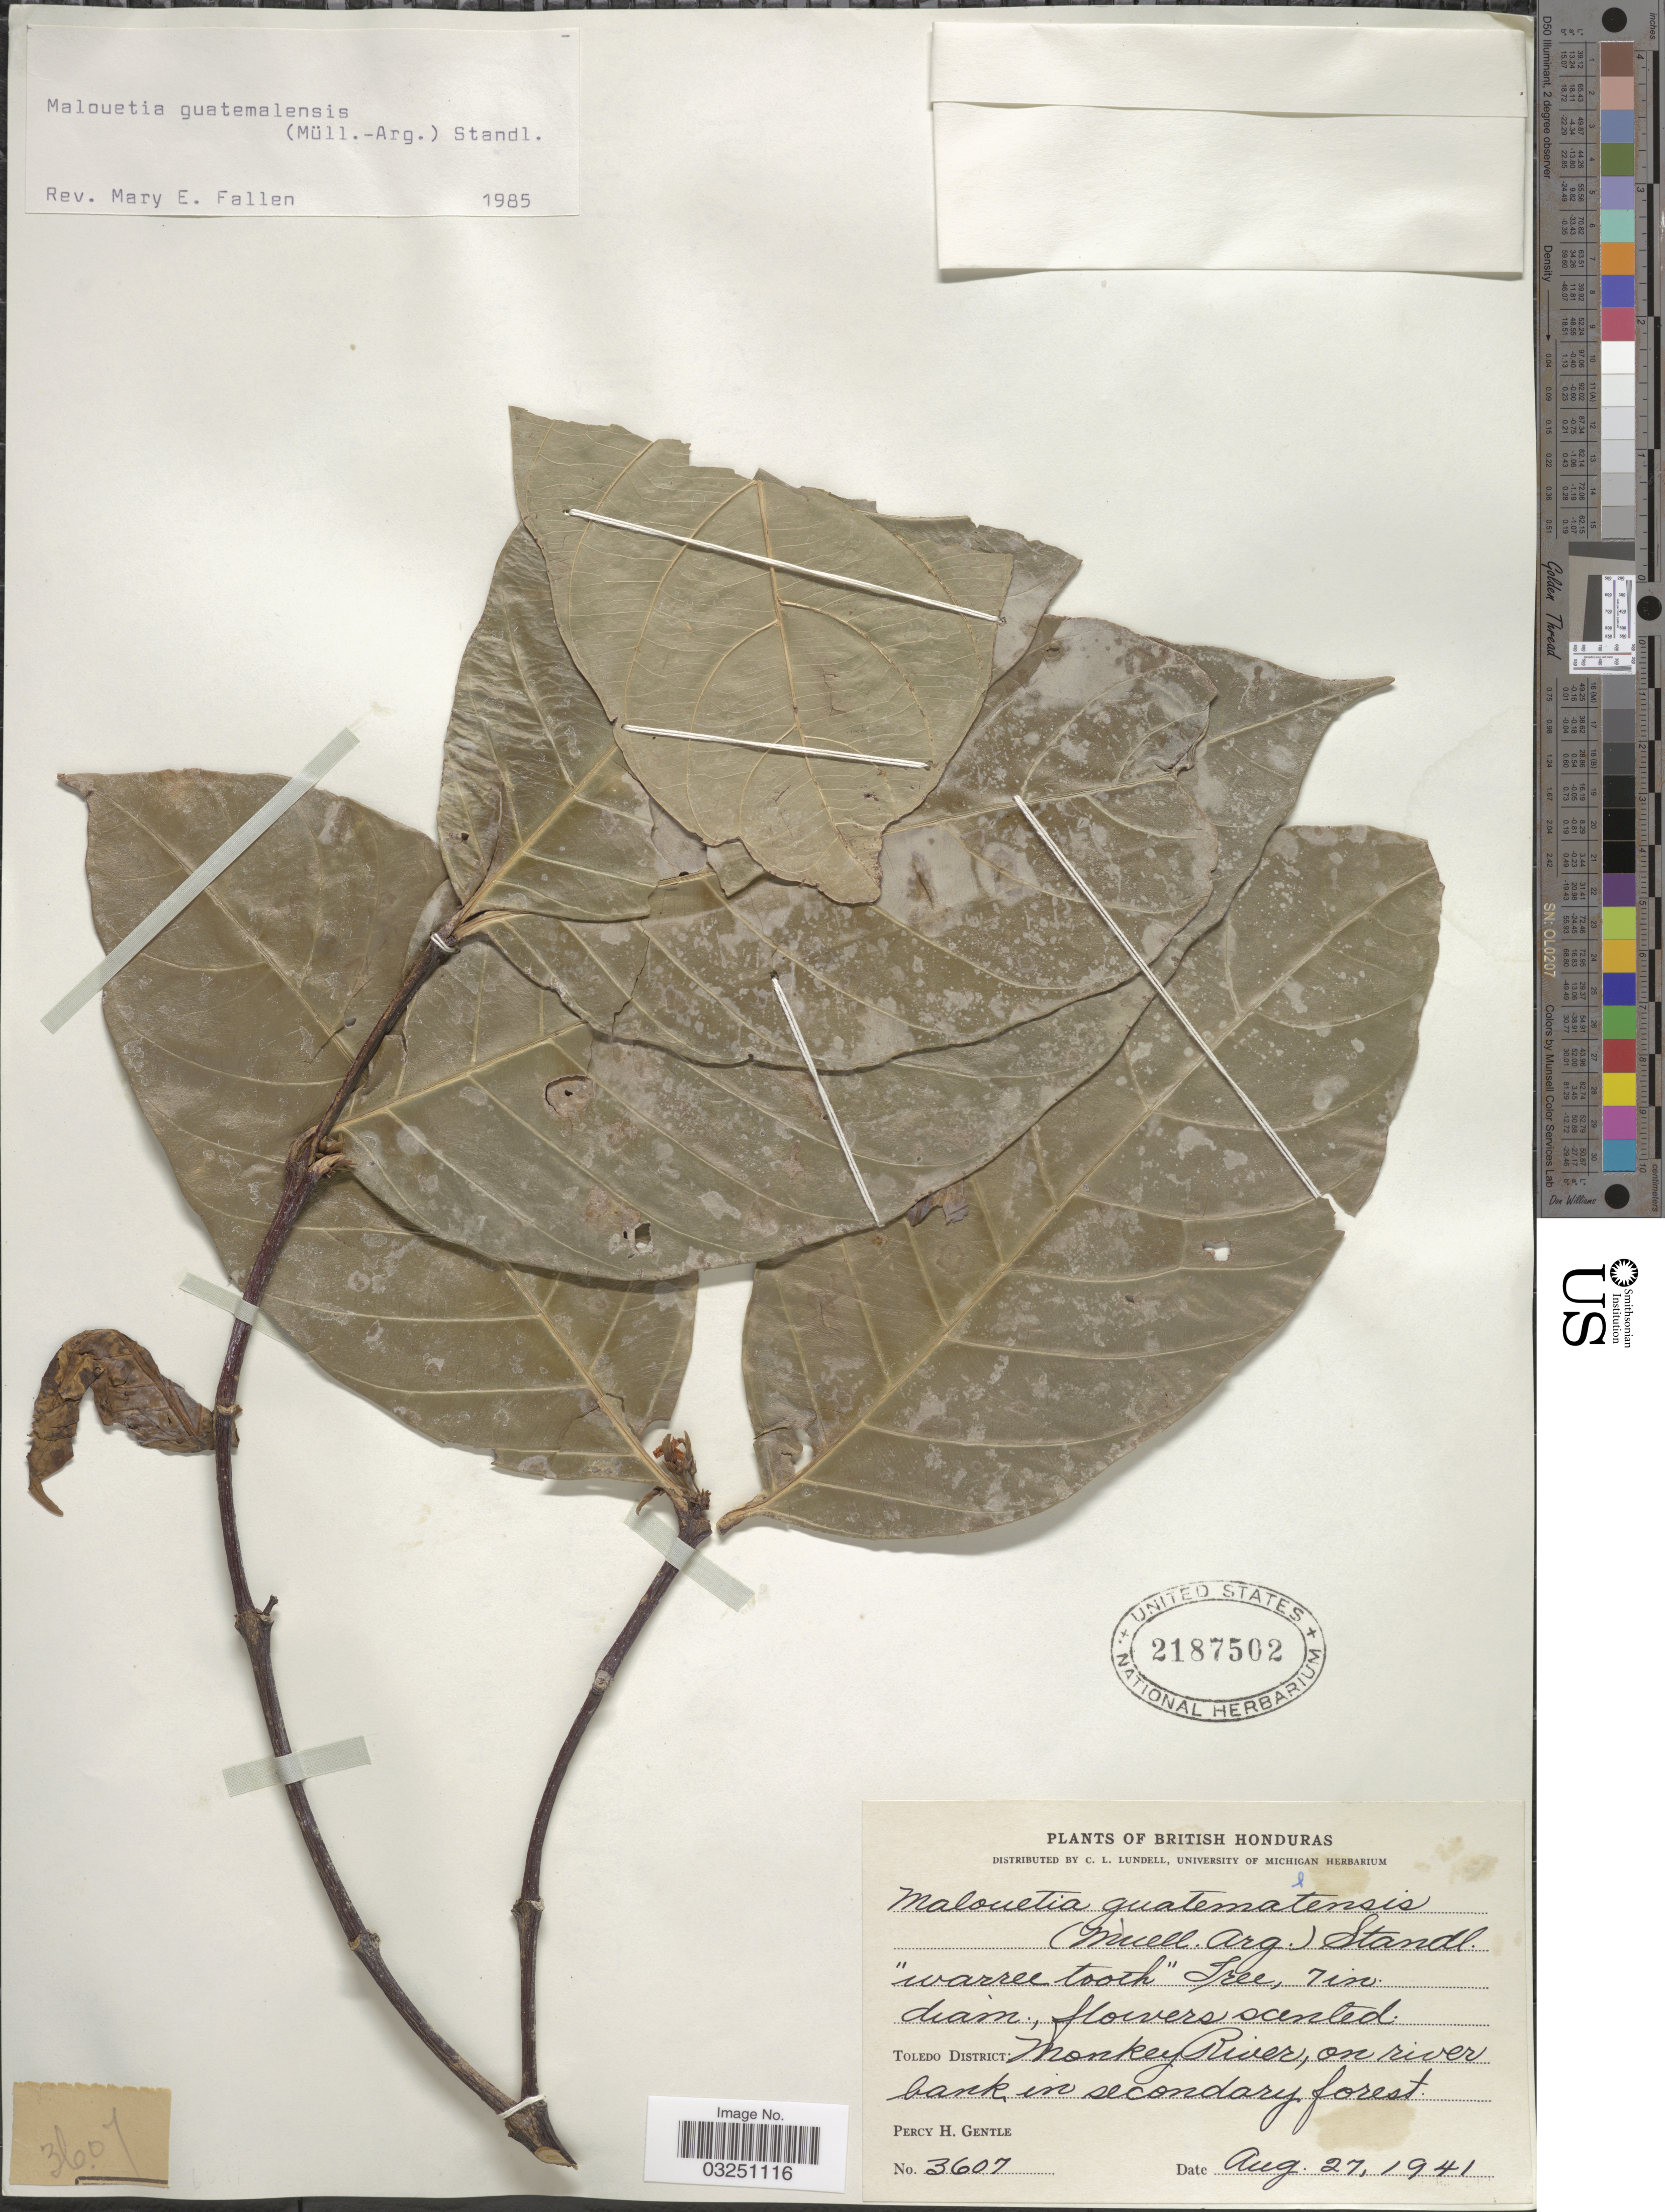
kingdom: Plantae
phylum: Tracheophyta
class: Magnoliopsida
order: Gentianales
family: Apocynaceae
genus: Malouetia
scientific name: Malouetia guatemalensis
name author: (Müll. Arg.) Standl.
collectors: P. H. Gentle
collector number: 3607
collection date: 1941-08-27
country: Belize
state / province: Toledo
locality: British Honduras, Toledo District: Monkey River, on river bank, in secondary forest.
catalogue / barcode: US 2187502